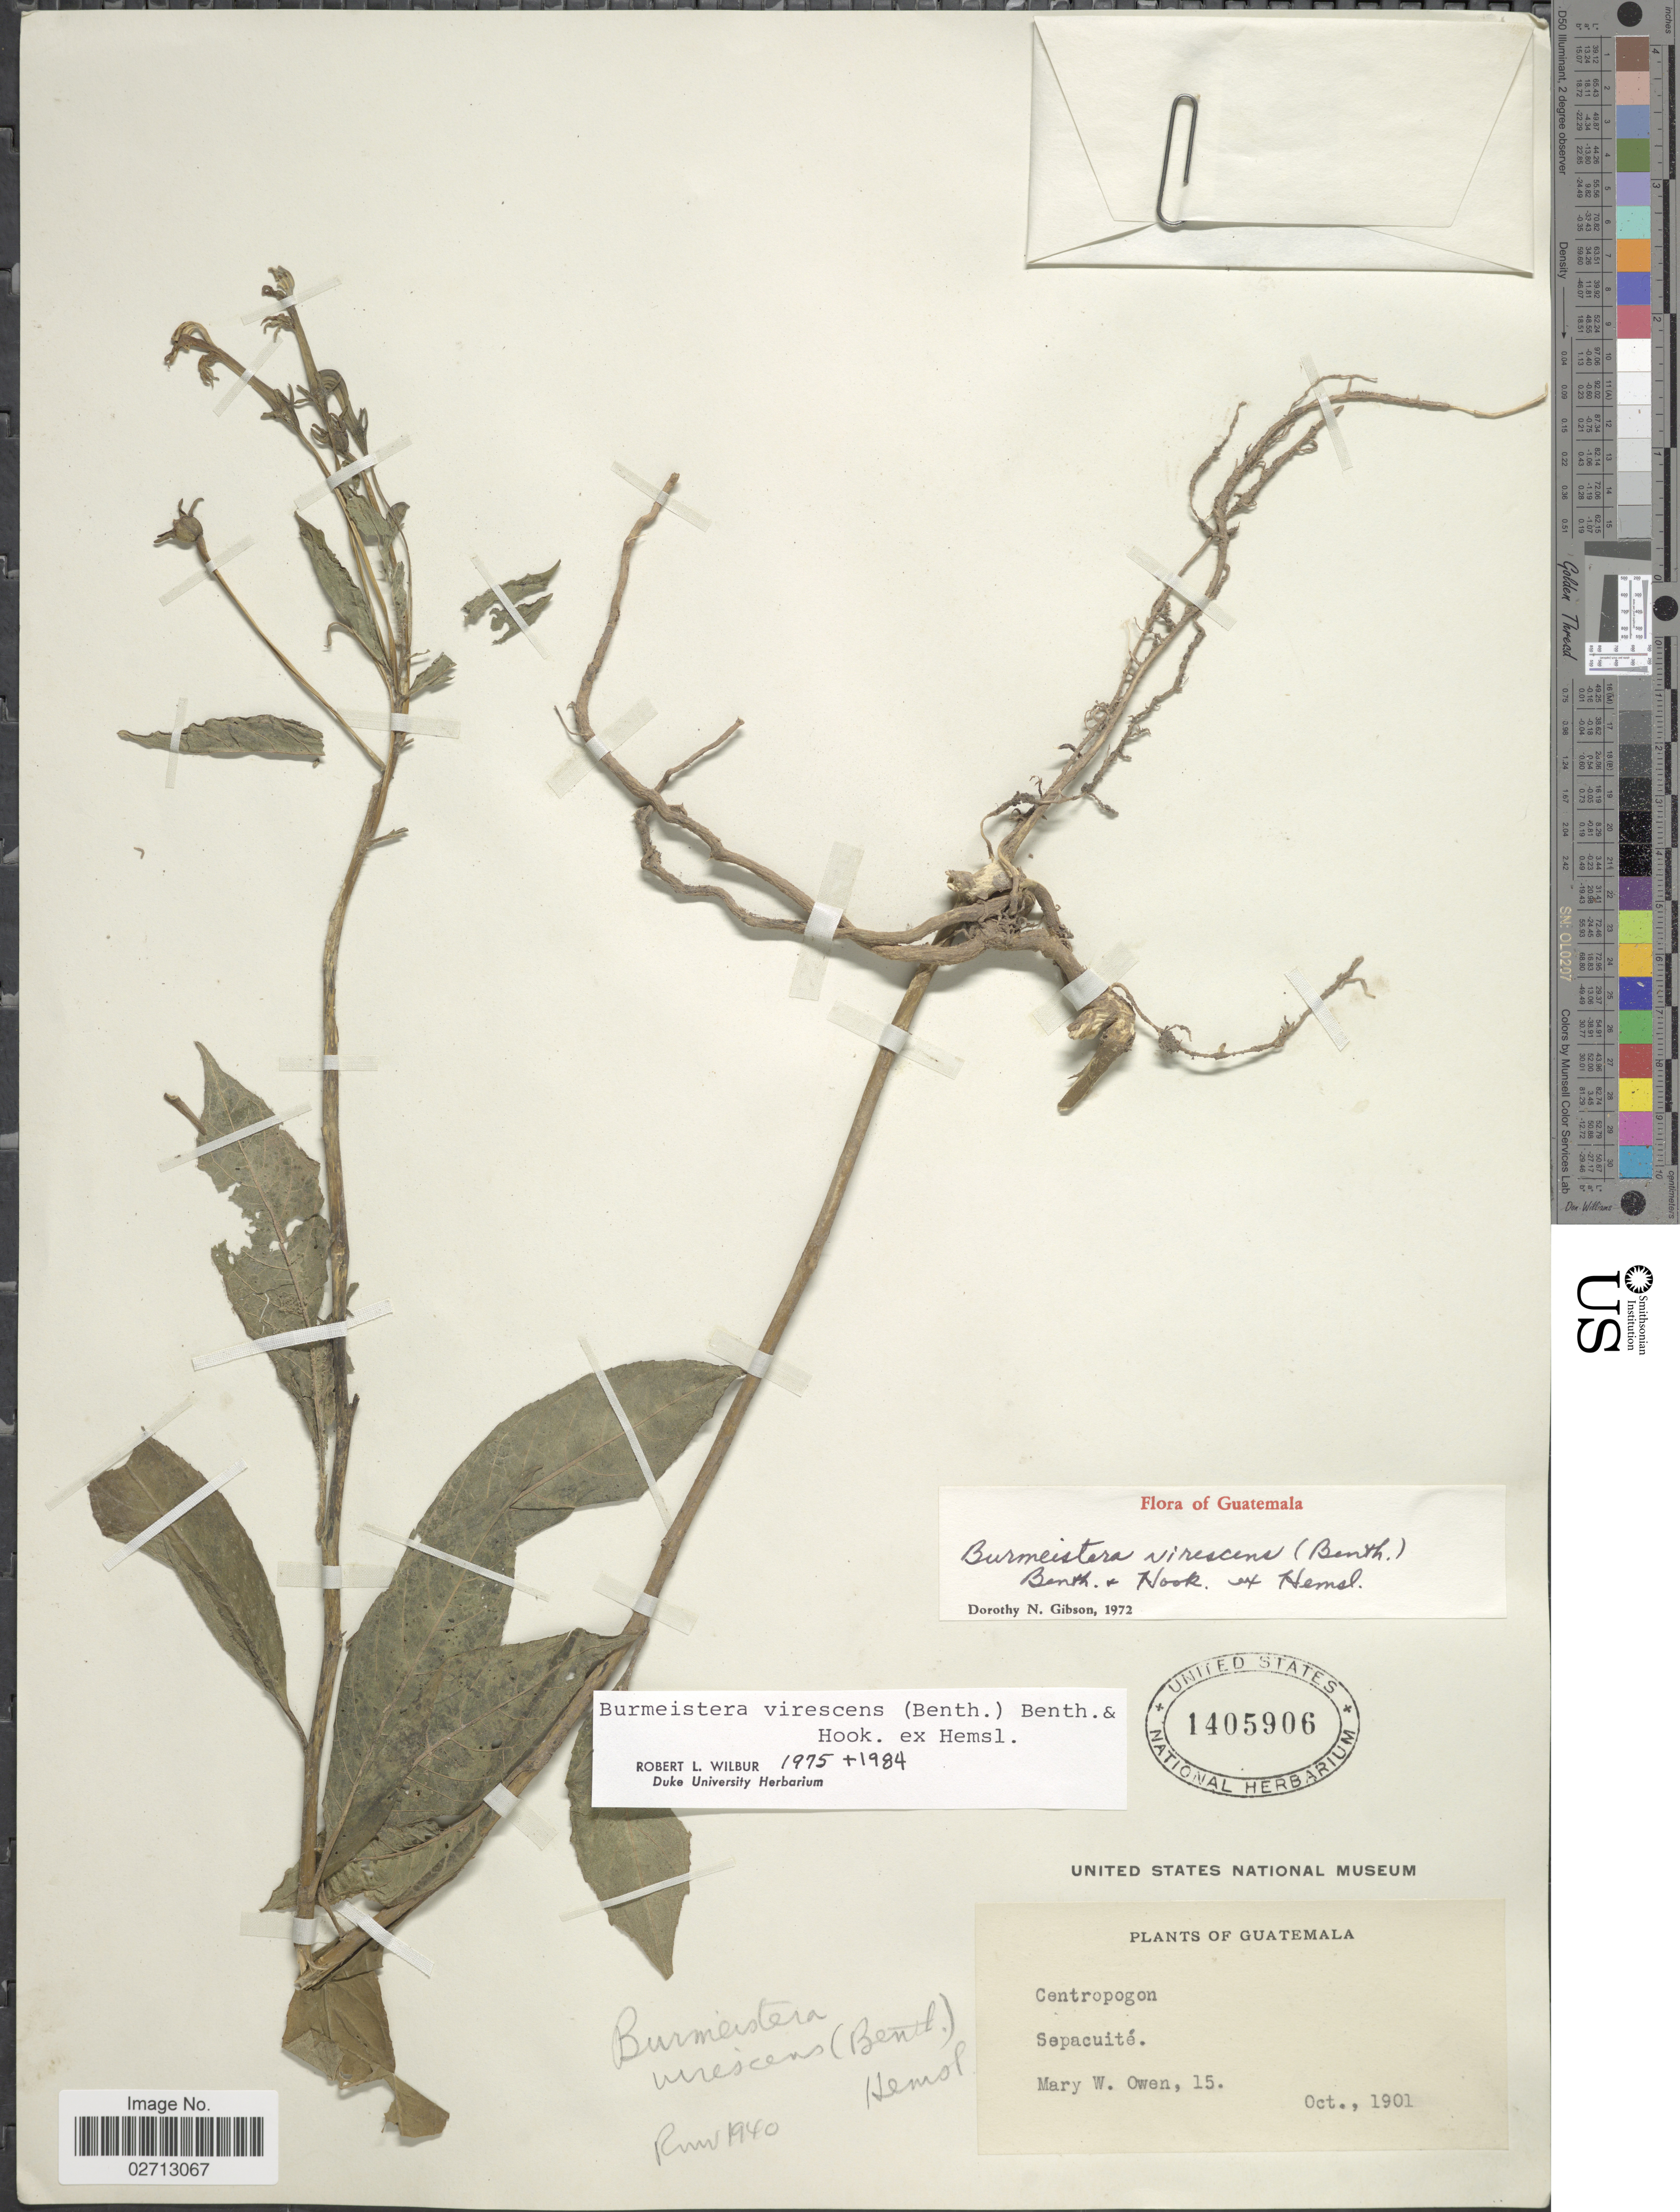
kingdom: Plantae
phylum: Tracheophyta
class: Magnoliopsida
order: Asterales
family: Campanulaceae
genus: Burmeistera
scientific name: Burmeistera virescens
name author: (Benth.) Benth. & Hook. f. ex Hemsl.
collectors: M. W. Owen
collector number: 15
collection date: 1901-10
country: Guatemala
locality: Sepacuite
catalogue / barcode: US 1405906